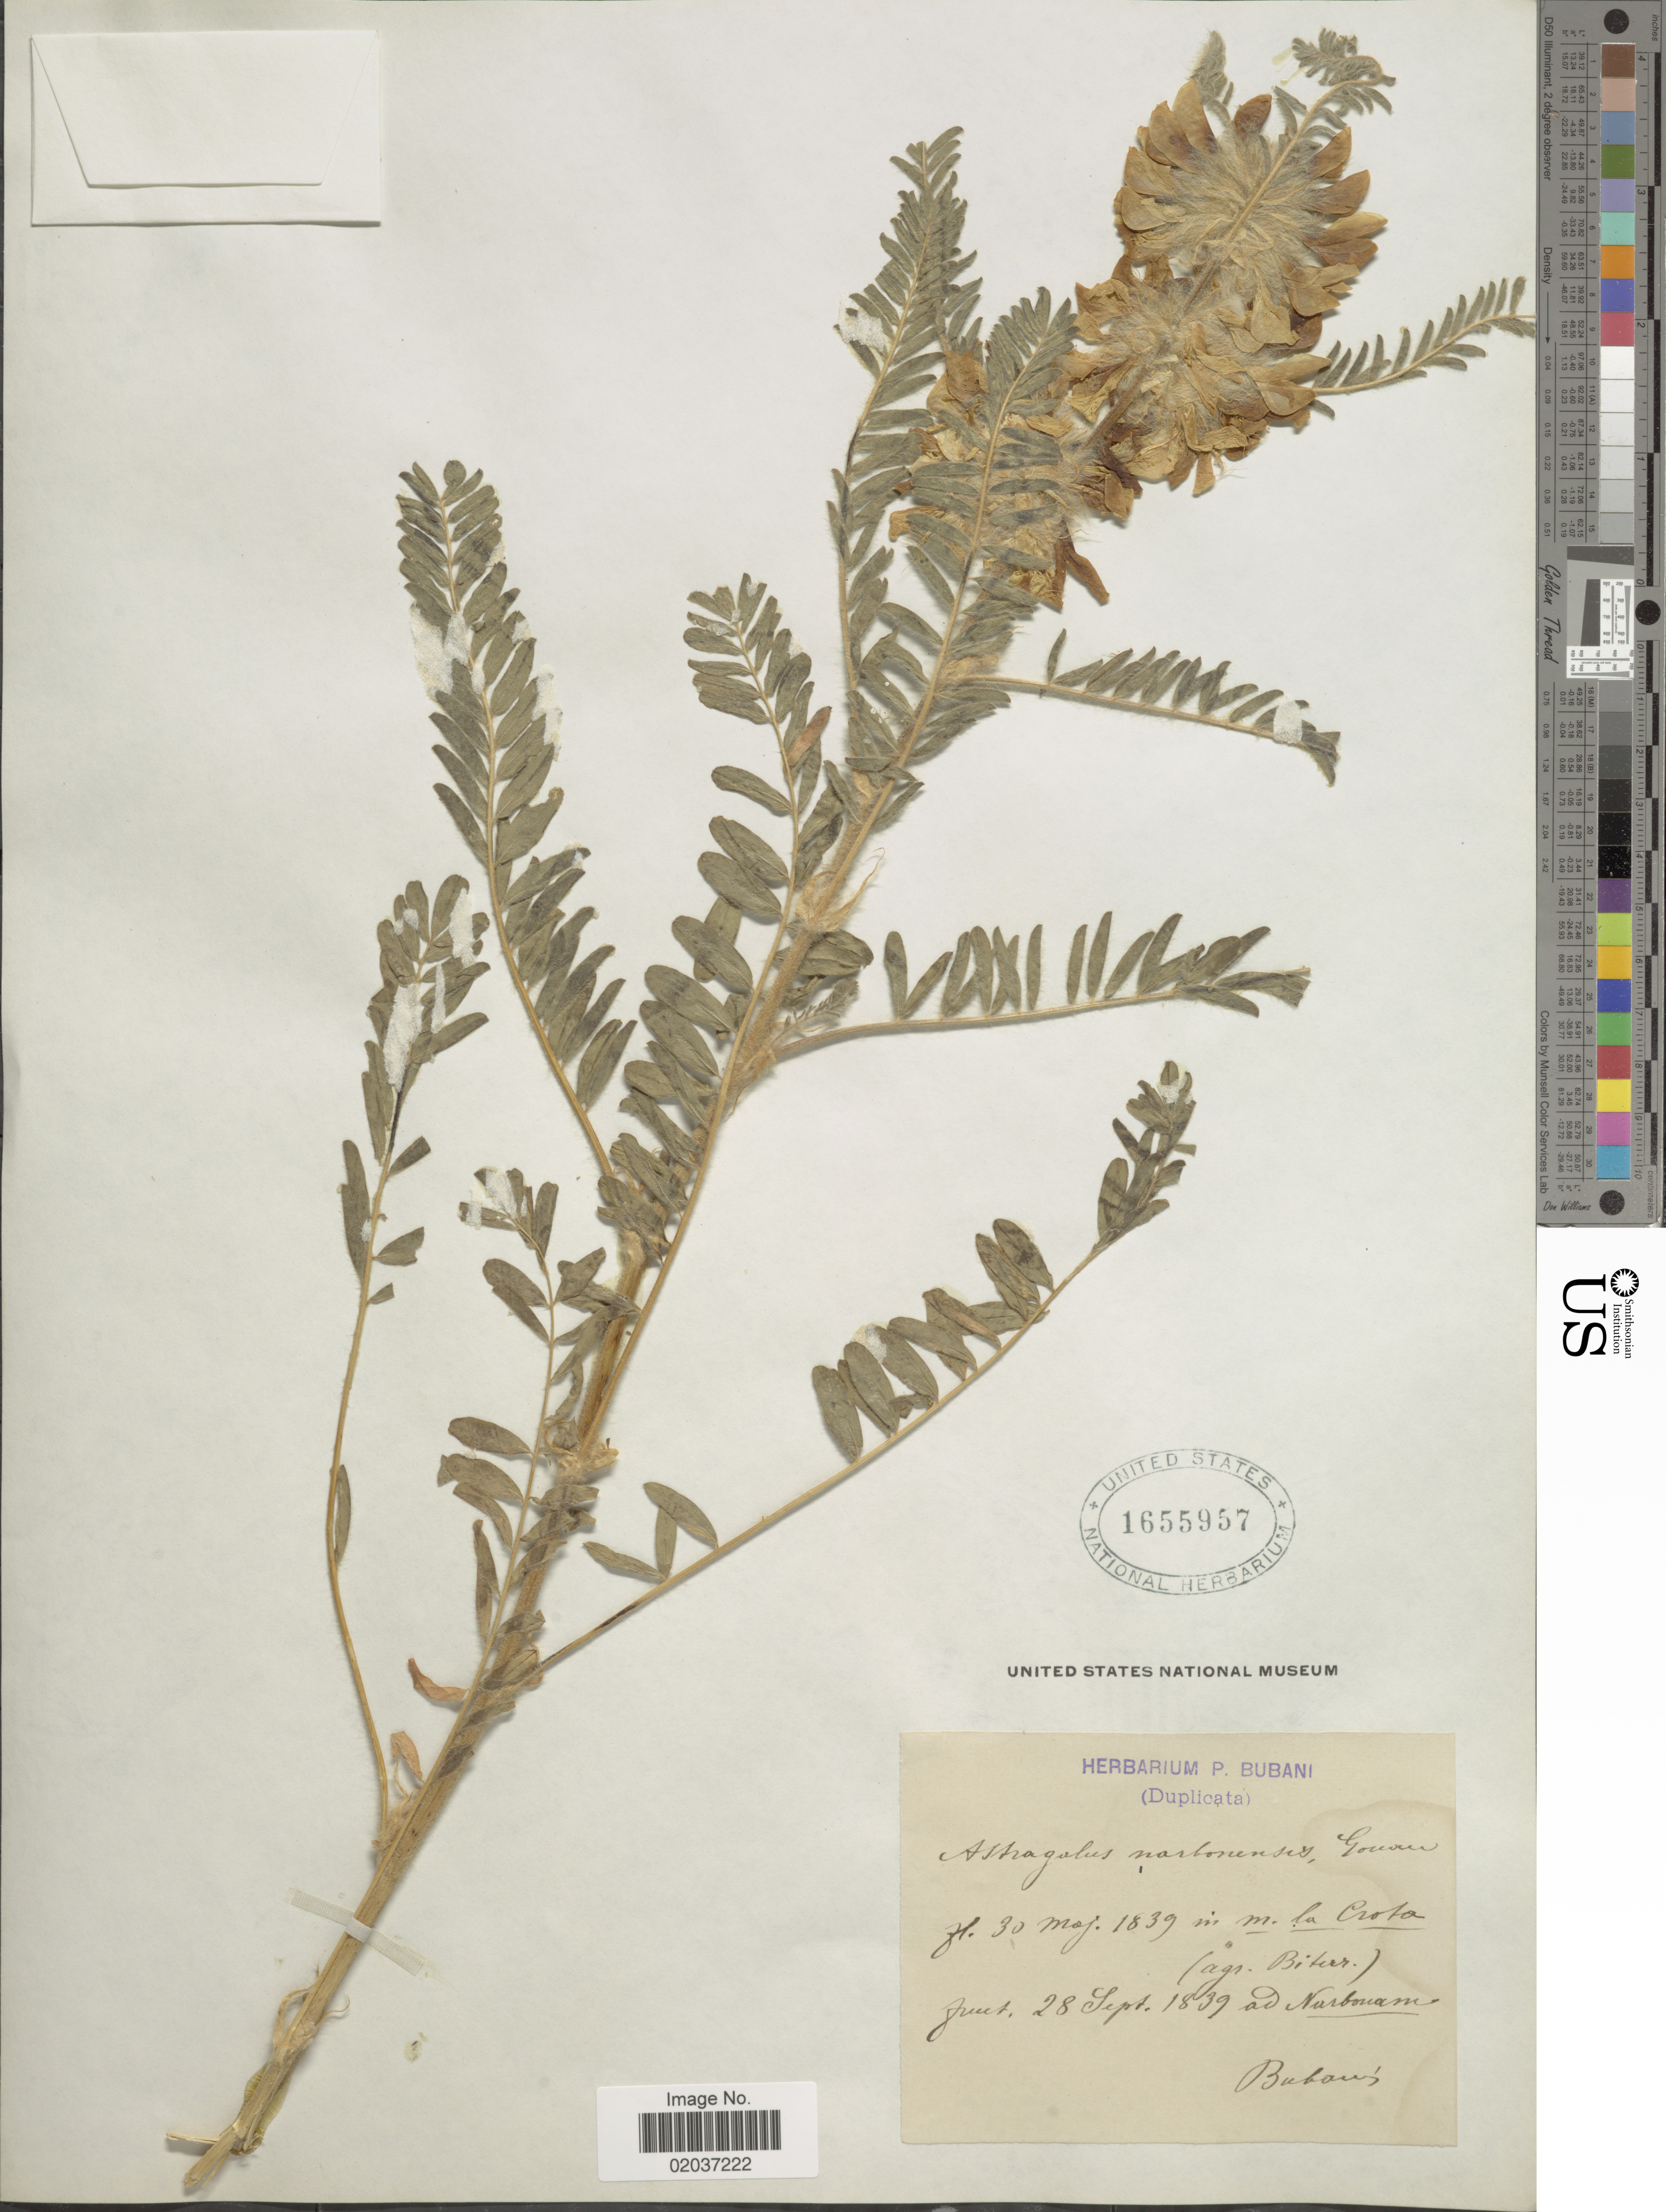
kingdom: Plantae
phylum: Tracheophyta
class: Magnoliopsida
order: Fabales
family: Fabaceae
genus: Astragalus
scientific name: Astragalus narbonensis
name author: Gouan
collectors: P. Bubani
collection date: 1839-05-30/1839-09-28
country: France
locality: La Crosa, Narbonne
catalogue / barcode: US 1655957